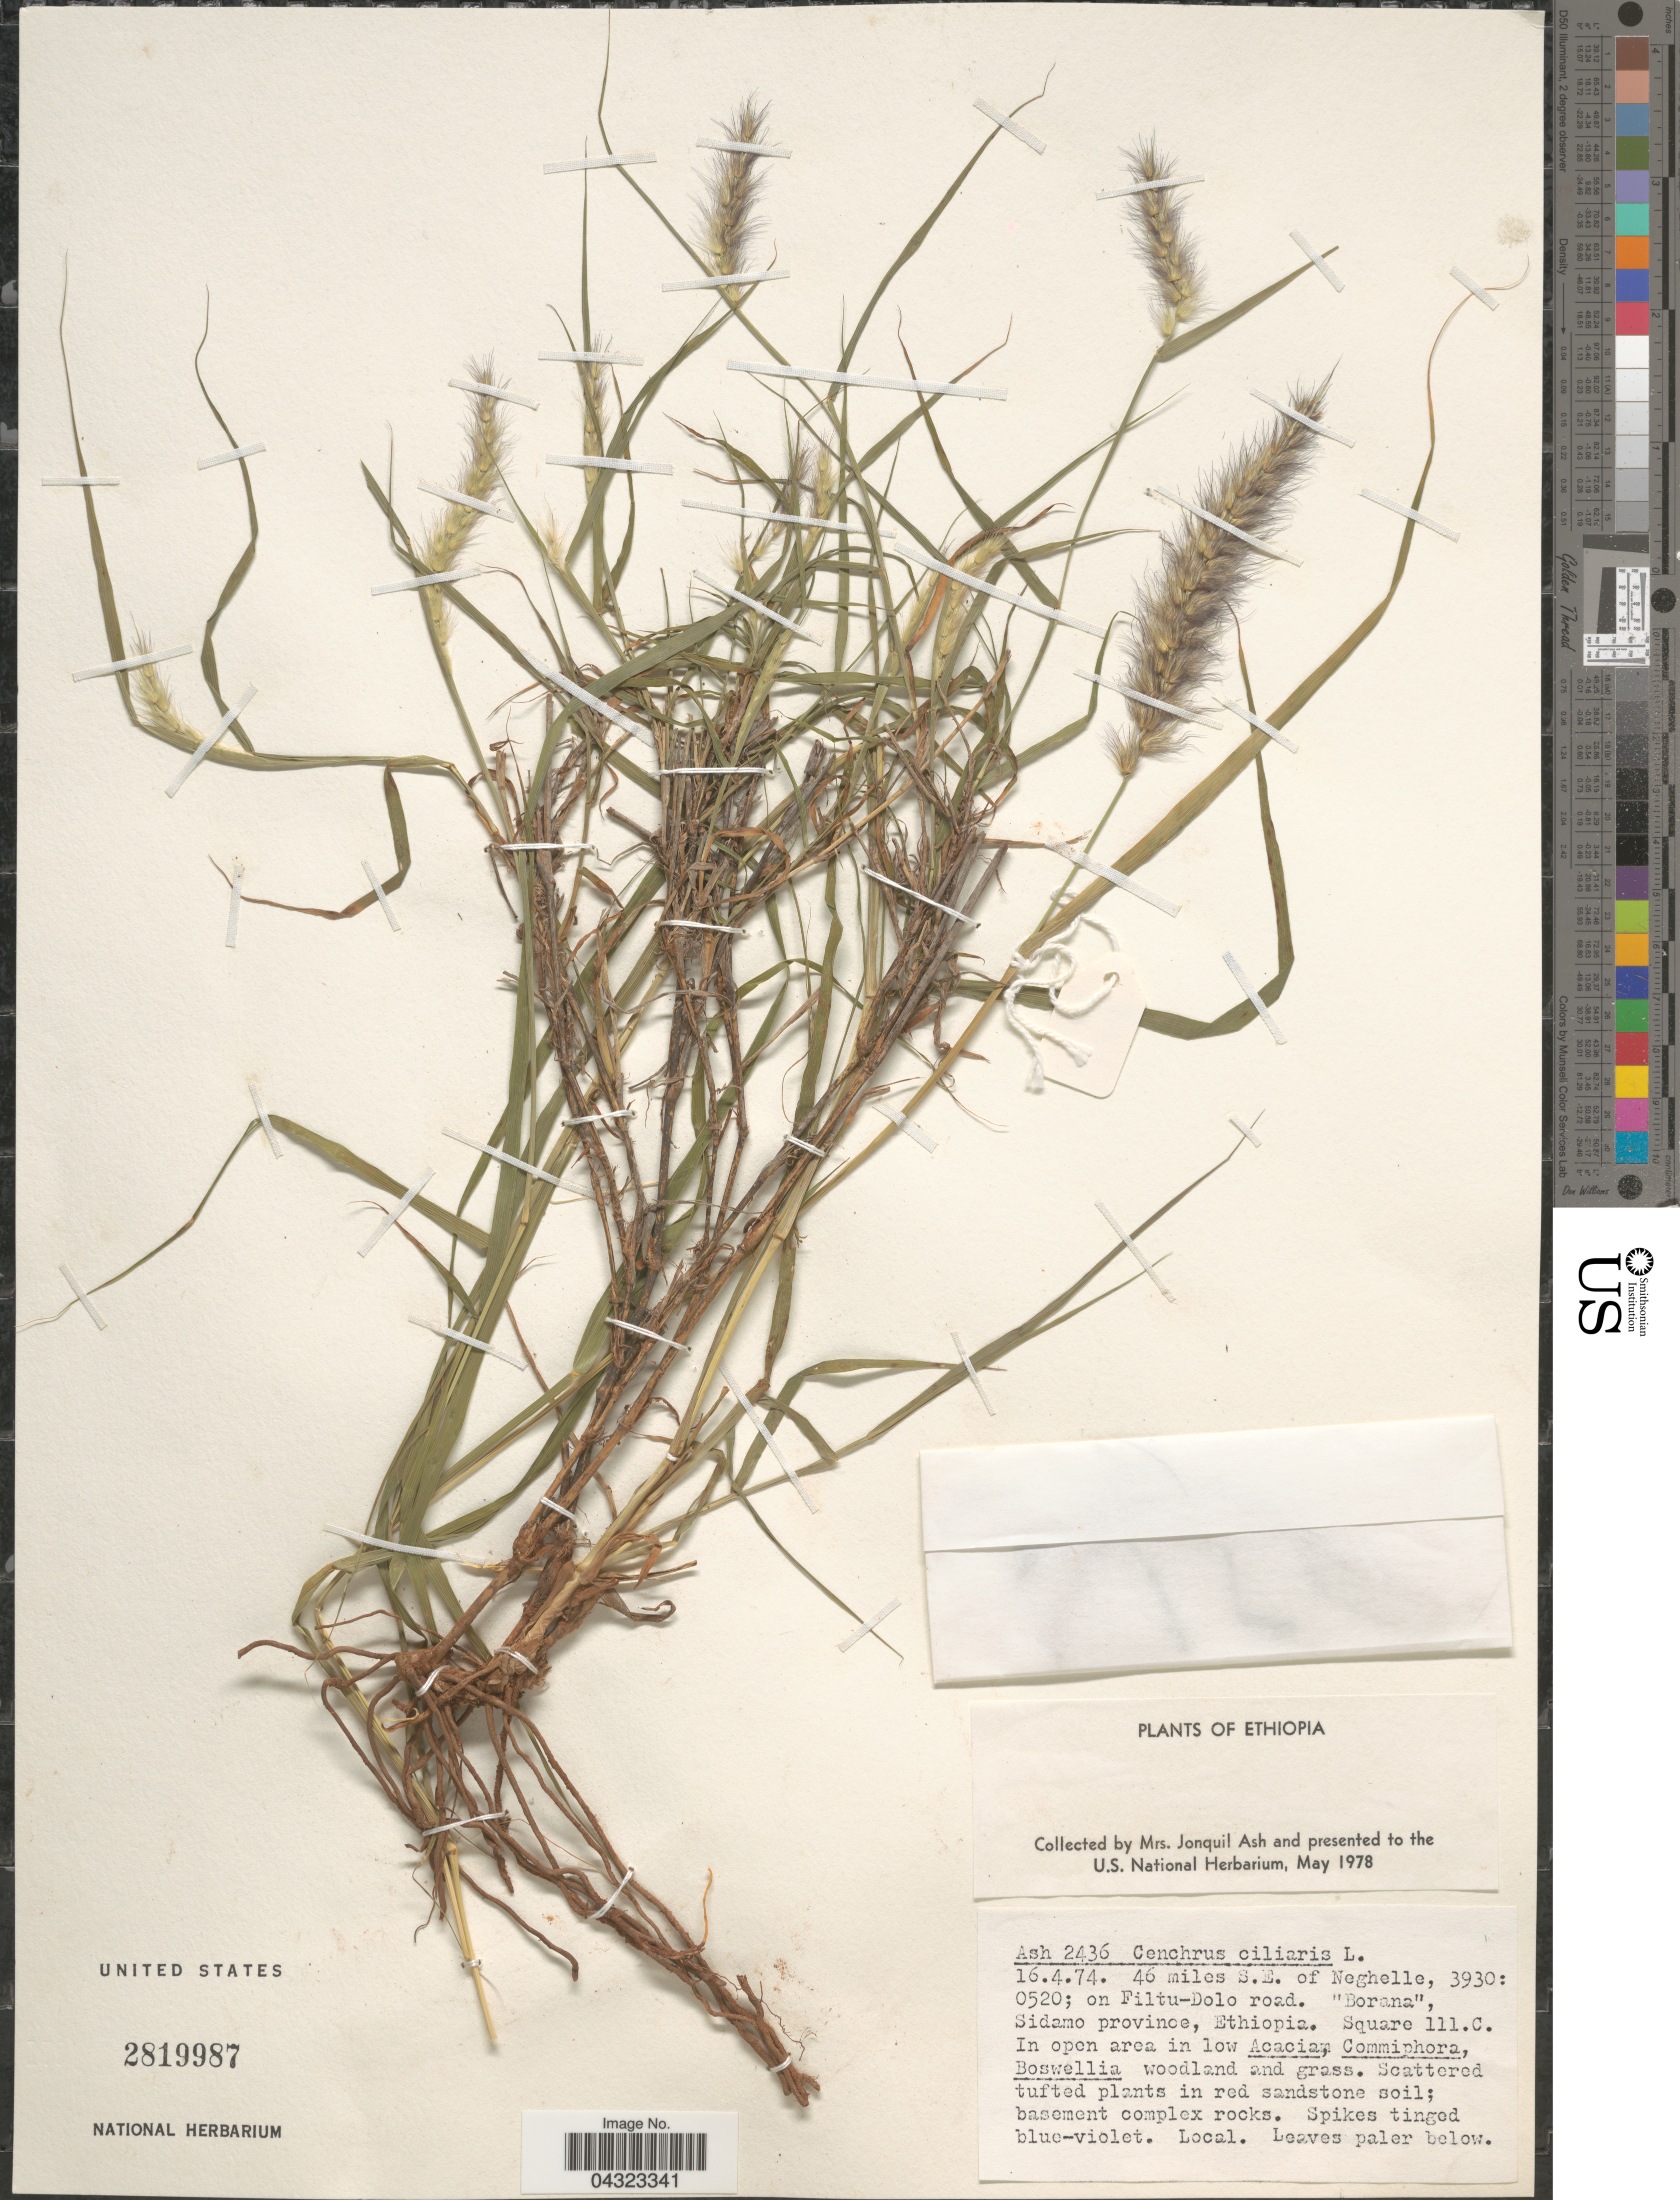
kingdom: Plantae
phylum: Tracheophyta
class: Liliopsida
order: Poales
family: Poaceae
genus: Cenchrus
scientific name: Cenchrus ciliaris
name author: L.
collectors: J. Ash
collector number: Ash 2436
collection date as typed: Transcribed d/m/y: 16/4/74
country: Ethiopia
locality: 46 miles S.E. of Neghelle, 3930:0520; on Filtu-Dolo road. "Borana", Sidamo province. Square 111.C. In open area.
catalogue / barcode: US 2819987